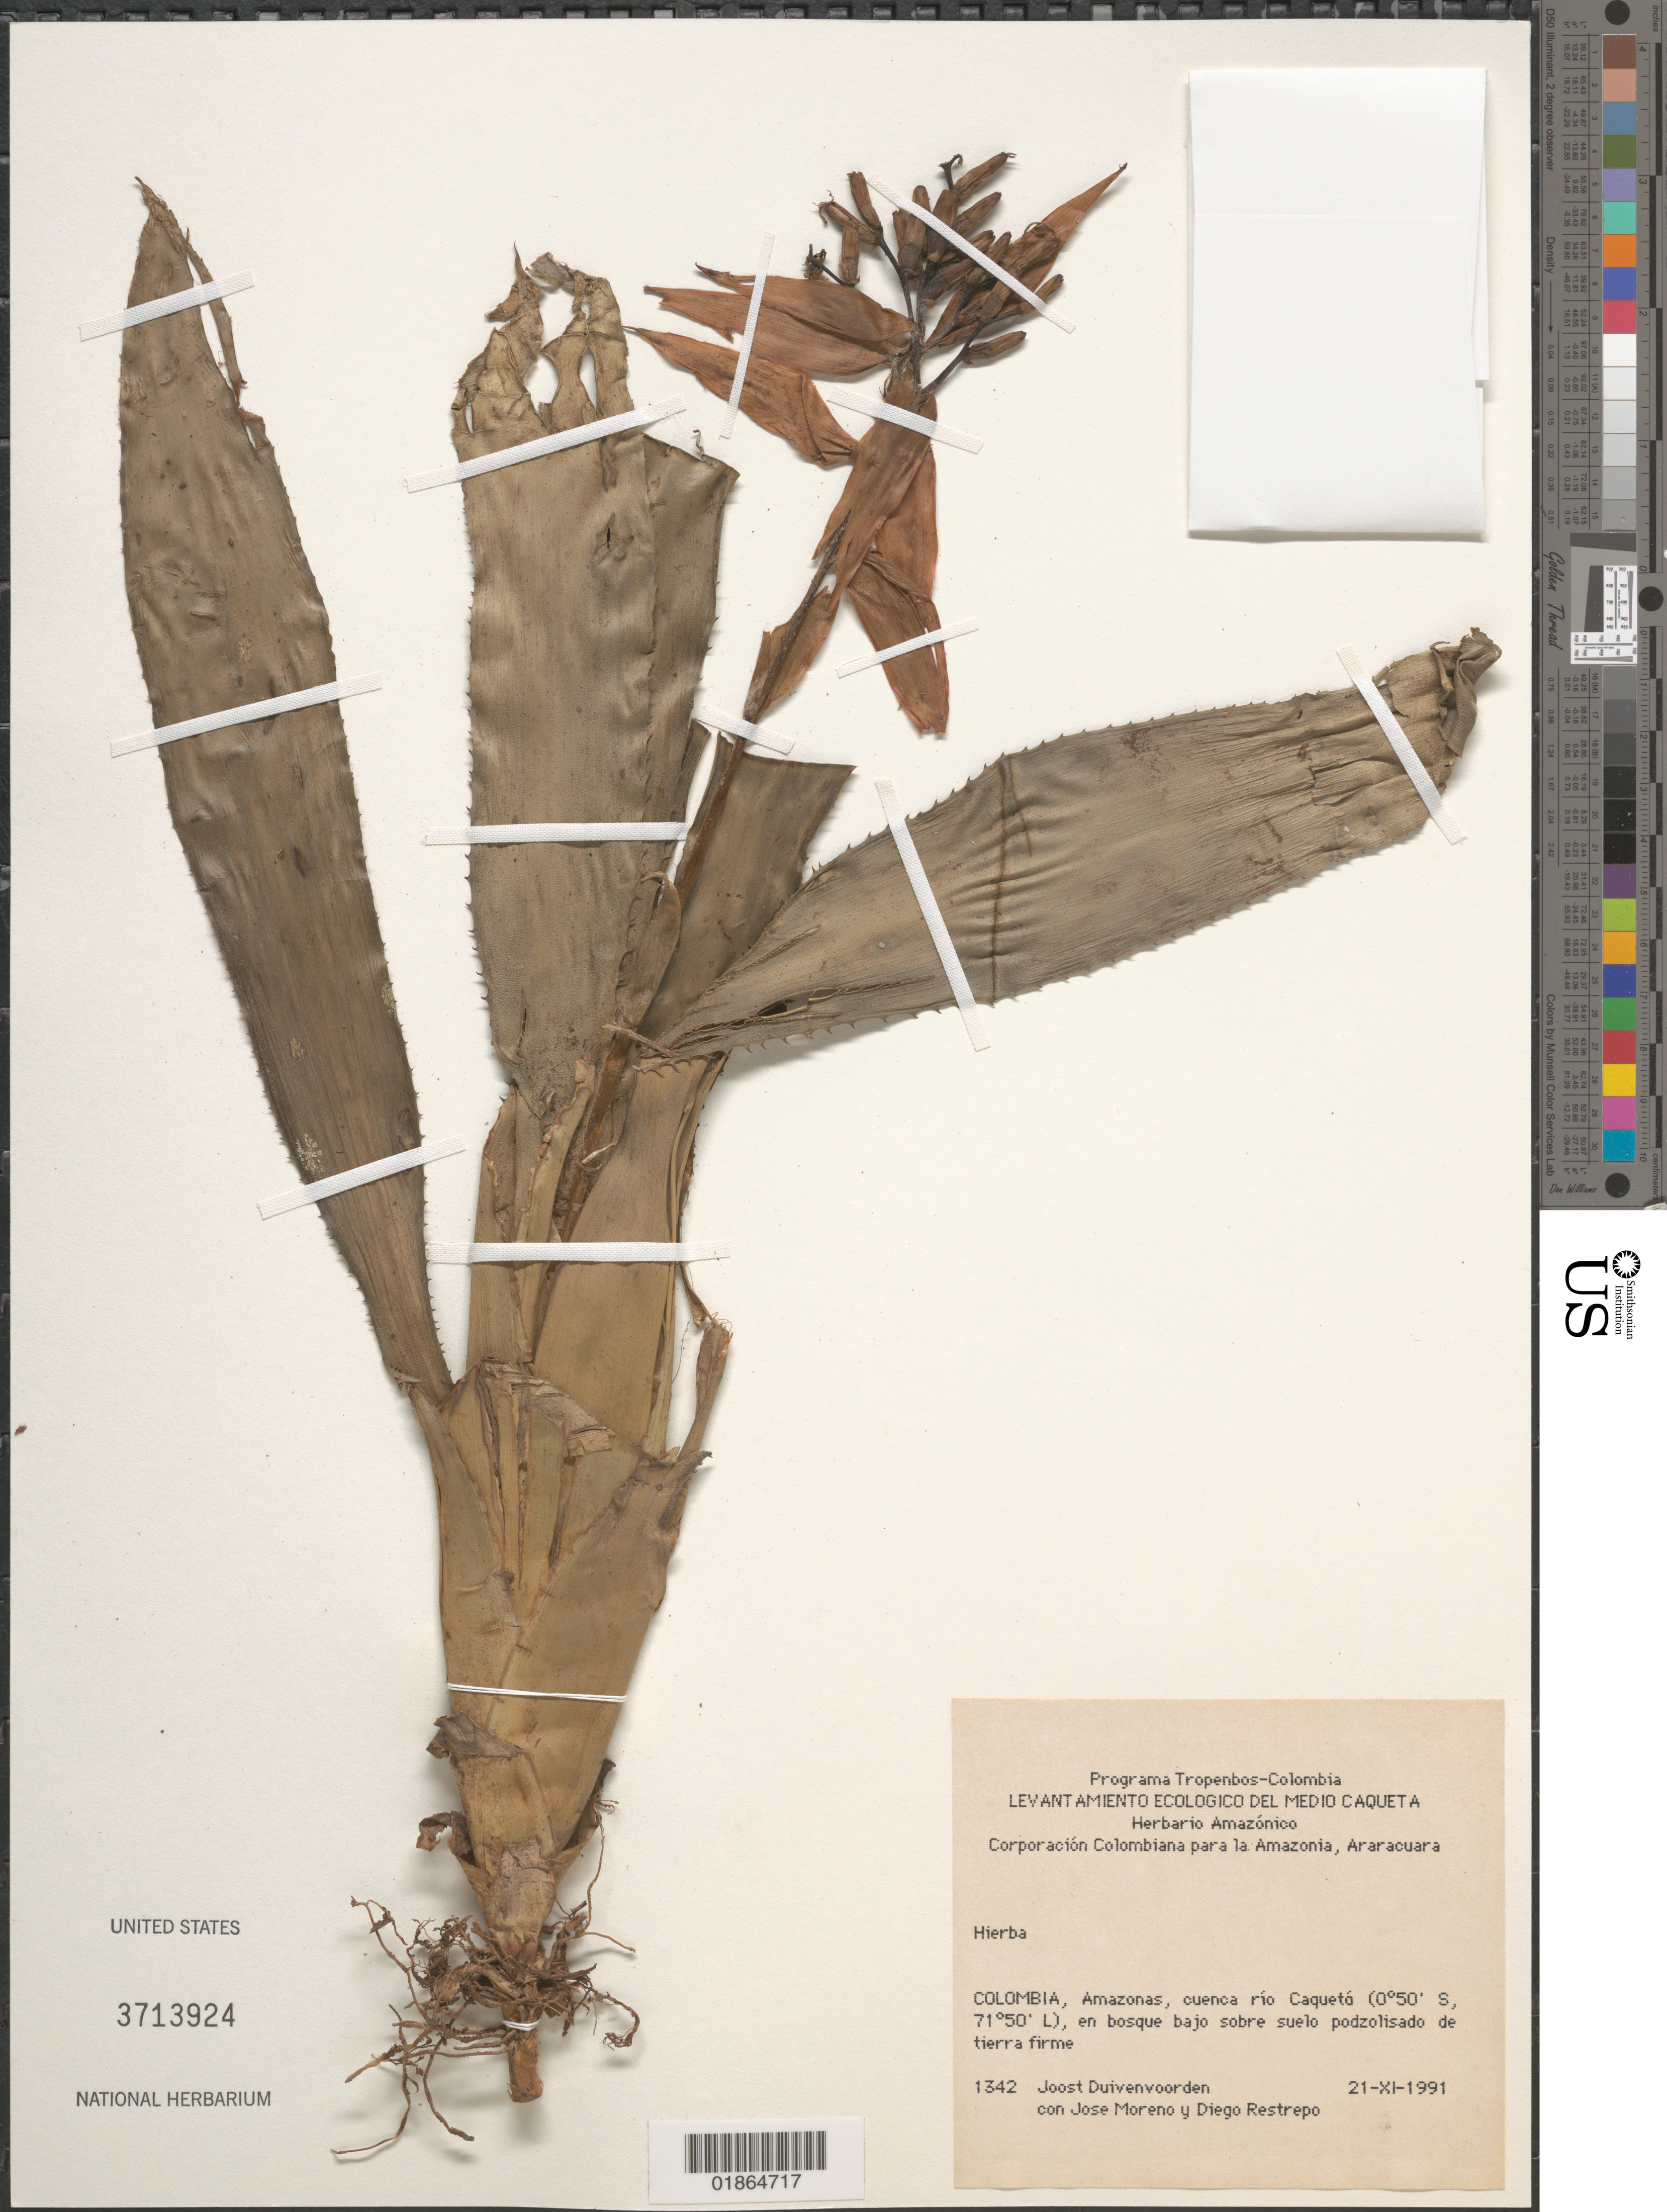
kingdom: Plantae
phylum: Tracheophyta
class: Liliopsida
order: Poales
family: Bromeliaceae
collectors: J. Duivenvoorden, J. Moreno & D. Restrepo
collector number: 1342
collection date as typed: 21-XI-1991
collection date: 1991-11-21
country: Colombia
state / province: Amazonas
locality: Cuenca rio Caqueta.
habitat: En bosque bajo sobre suelo podzolisado de tierra firme.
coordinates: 0 50 S, 71 50 L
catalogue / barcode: US 3713924